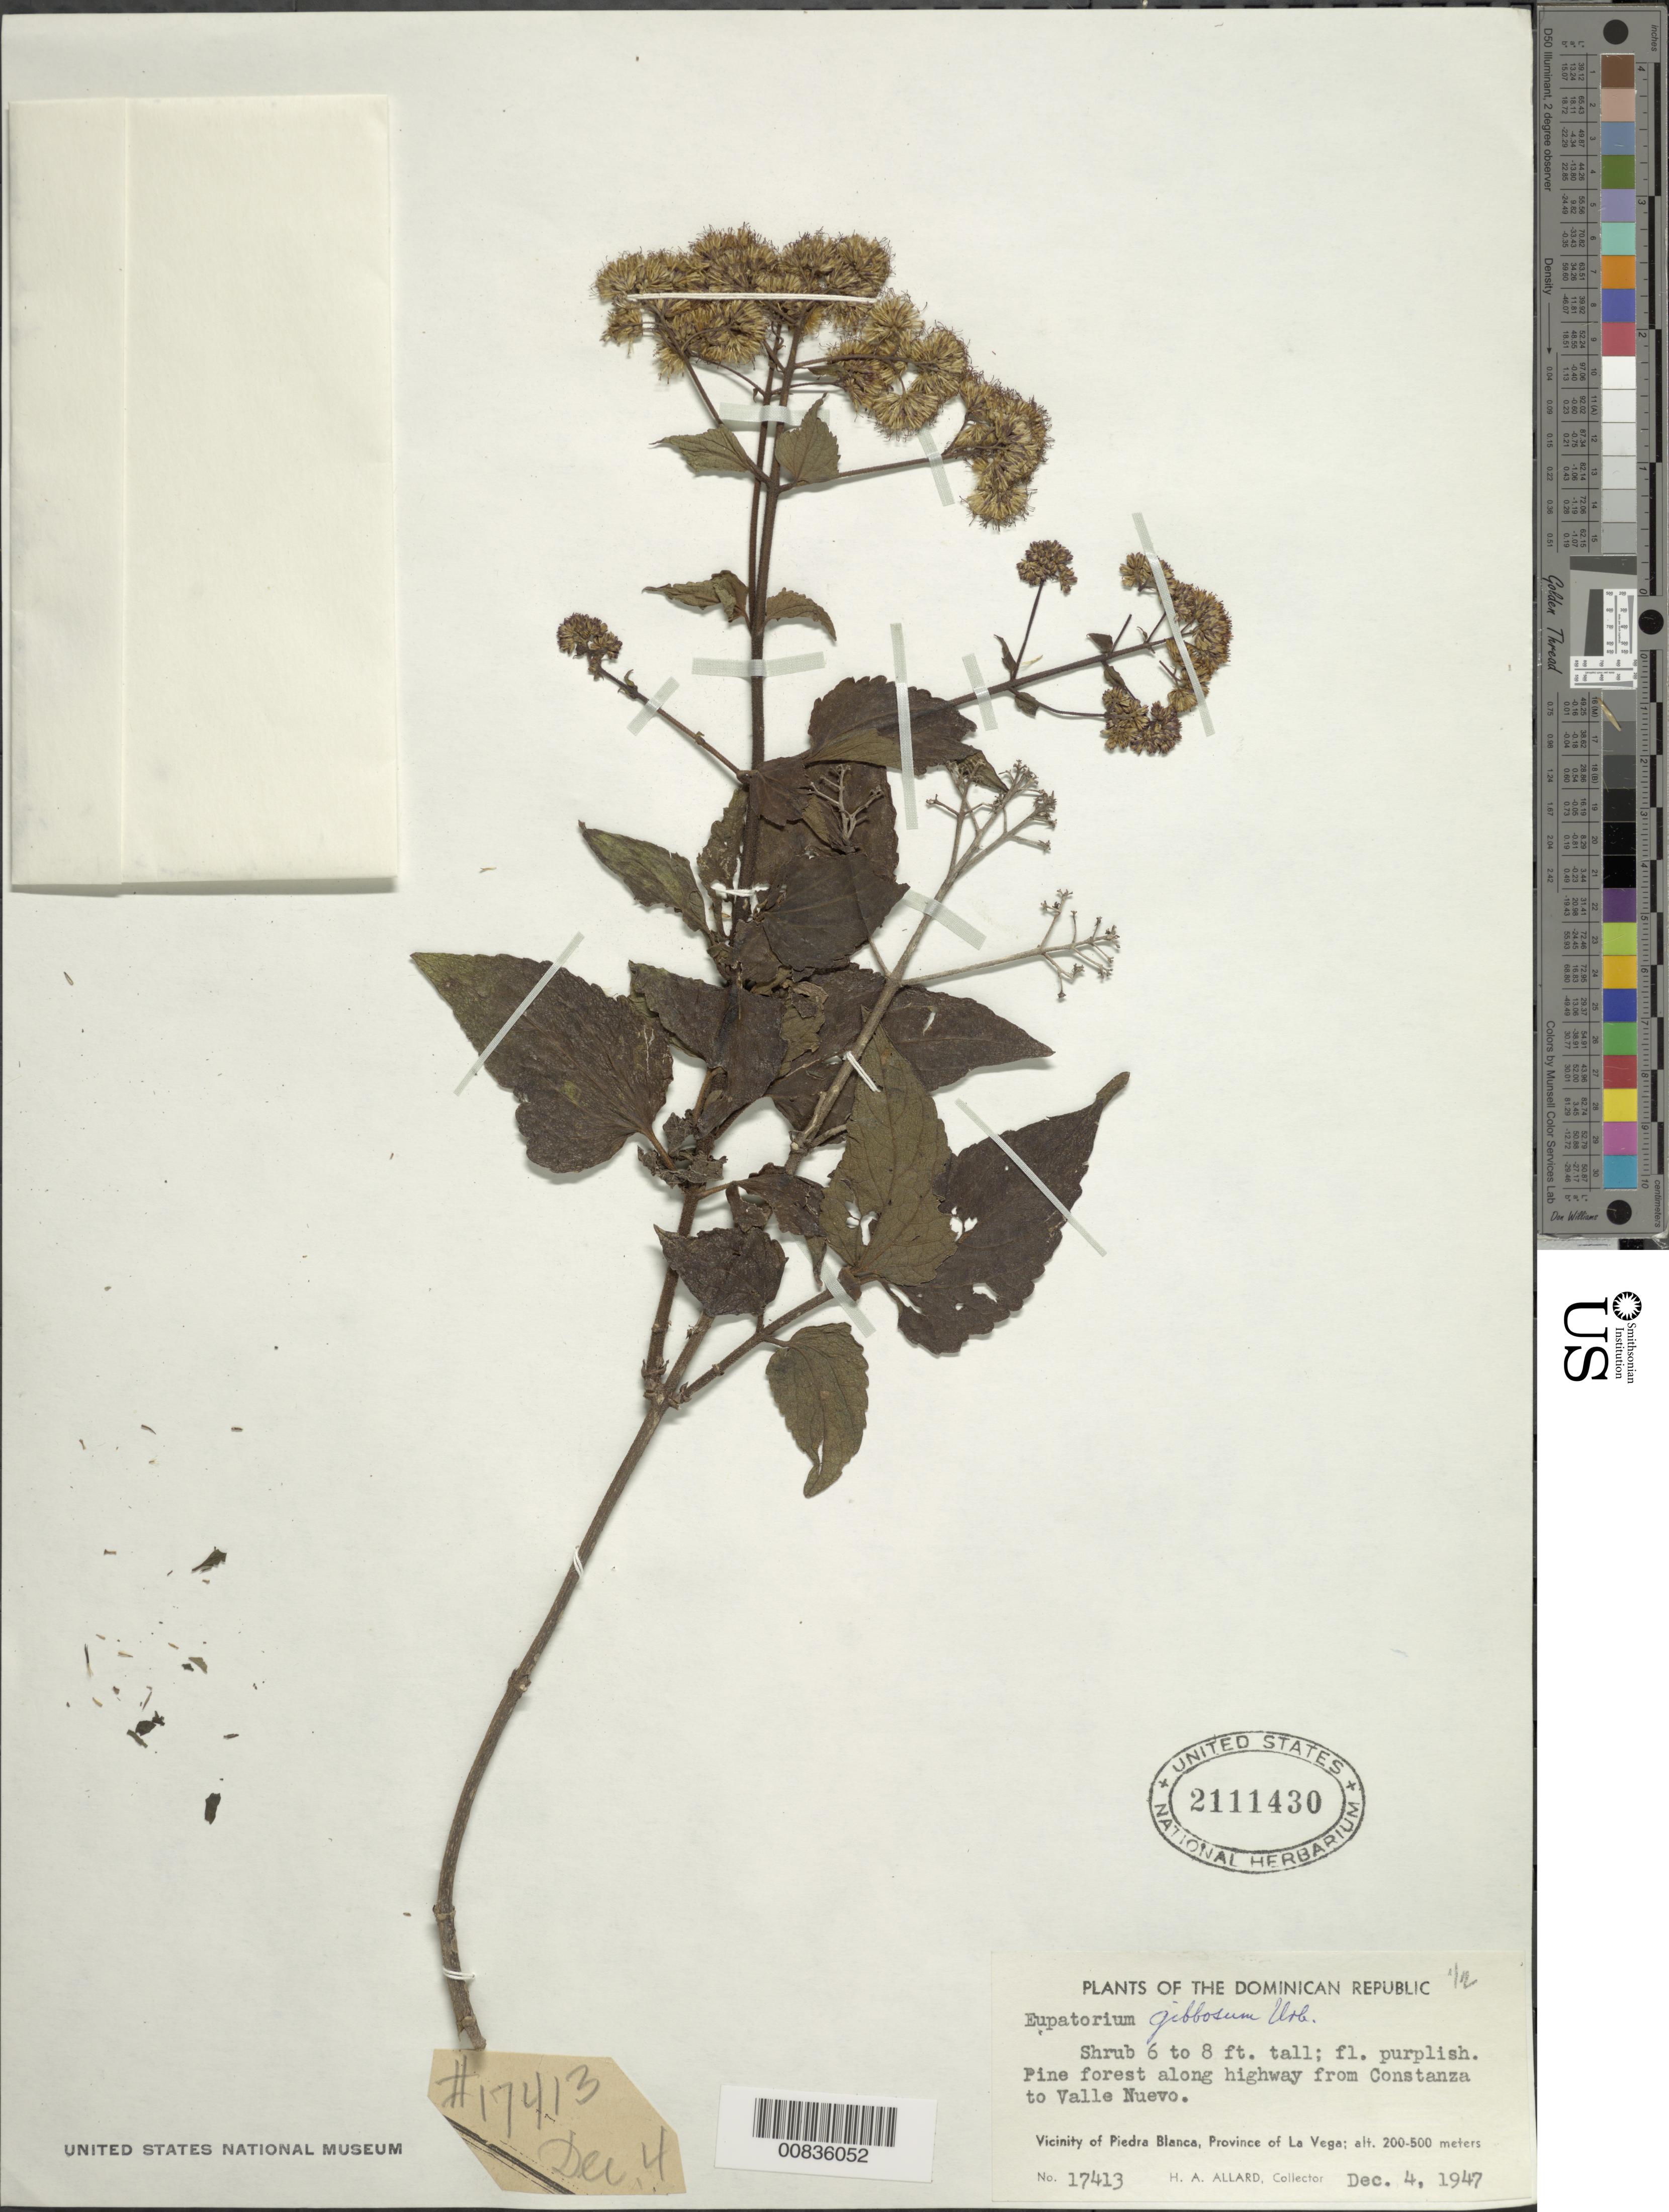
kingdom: Plantae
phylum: Tracheophyta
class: Magnoliopsida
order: Asterales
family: Asteraceae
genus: Koanophyllon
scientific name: Koanophyllon gibbosum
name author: (Urb.) R.M. King & H. Rob.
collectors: H. A. Allard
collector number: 17413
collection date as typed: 04 Dec 1947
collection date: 1947-12-04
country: Dominican Republic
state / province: La Vega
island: Hispaniola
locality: Vicinity of Piedra Blanca, along highway from Constanza to Valle Nuevo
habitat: Pine forest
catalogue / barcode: US 2111430